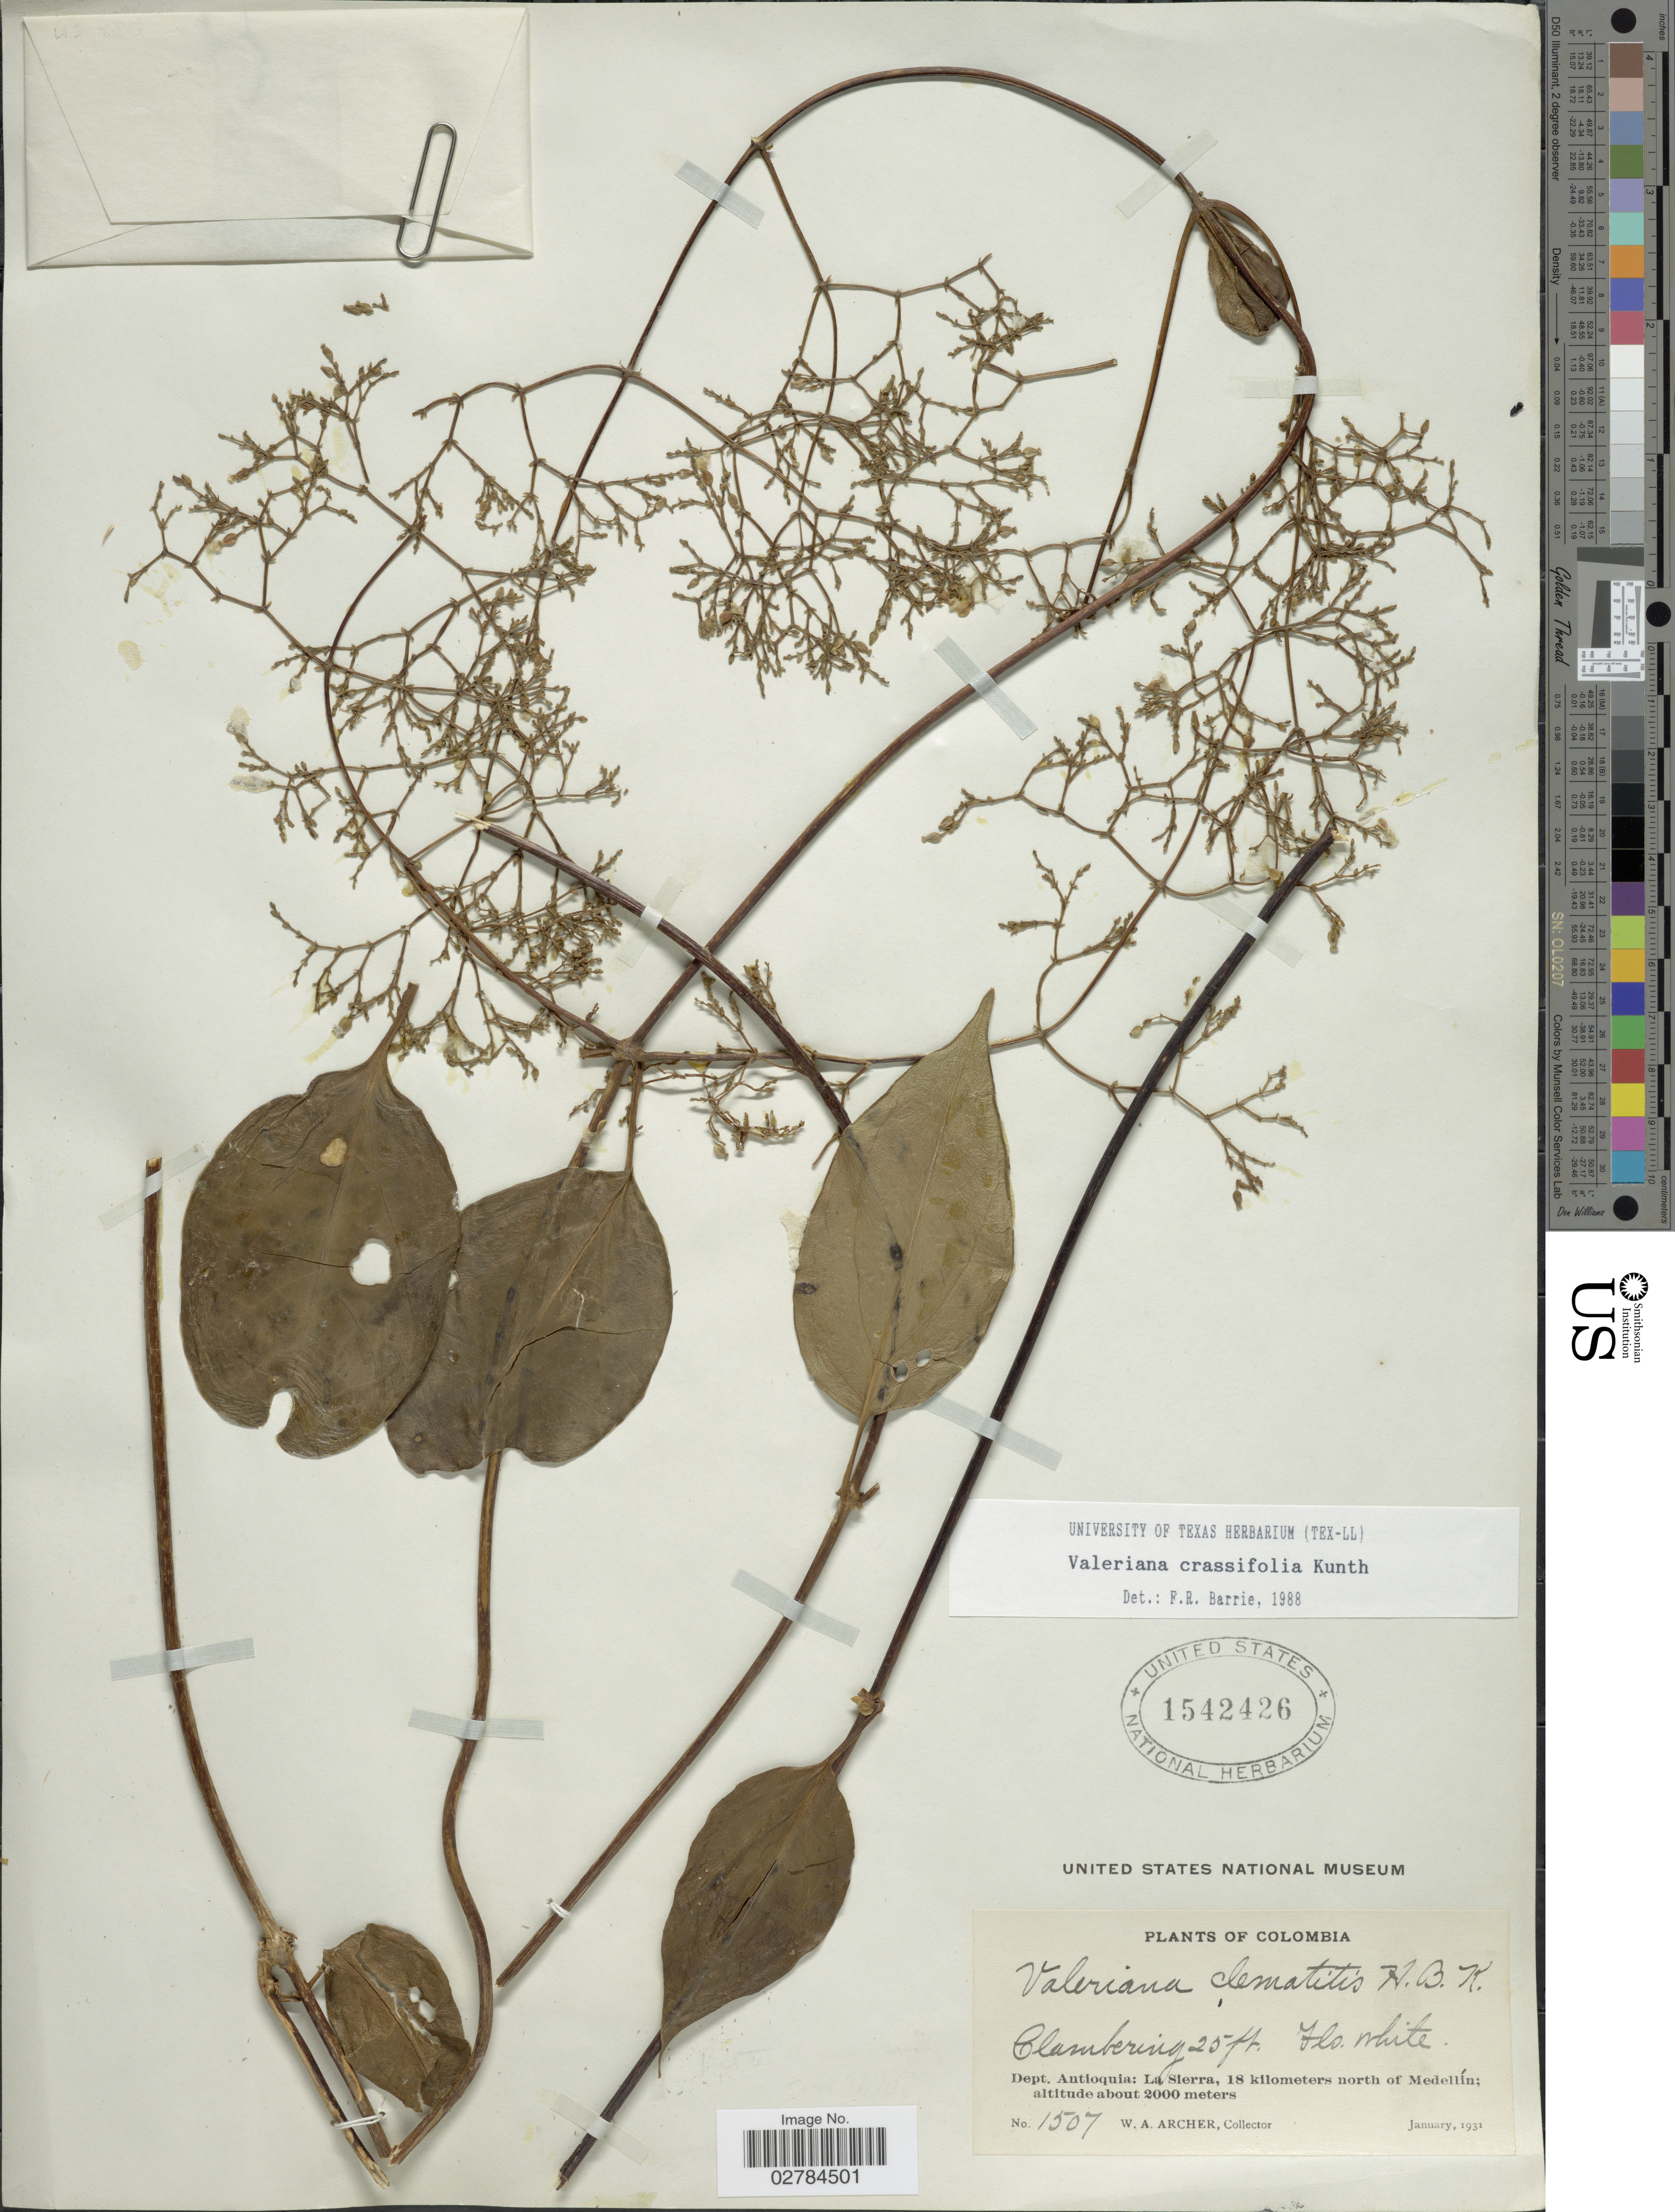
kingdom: Plantae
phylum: Tracheophyta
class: Magnoliopsida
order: Dipsacales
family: Caprifoliaceae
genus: Valeriana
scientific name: Valeriana crassifolia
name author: Kunth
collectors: W. A. Archer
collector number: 1507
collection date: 1931-01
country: Colombia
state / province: Antioquia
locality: Dept. Antioquia: La Sierra, 18 kilometers north of Medellín.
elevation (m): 2000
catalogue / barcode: US 1542426